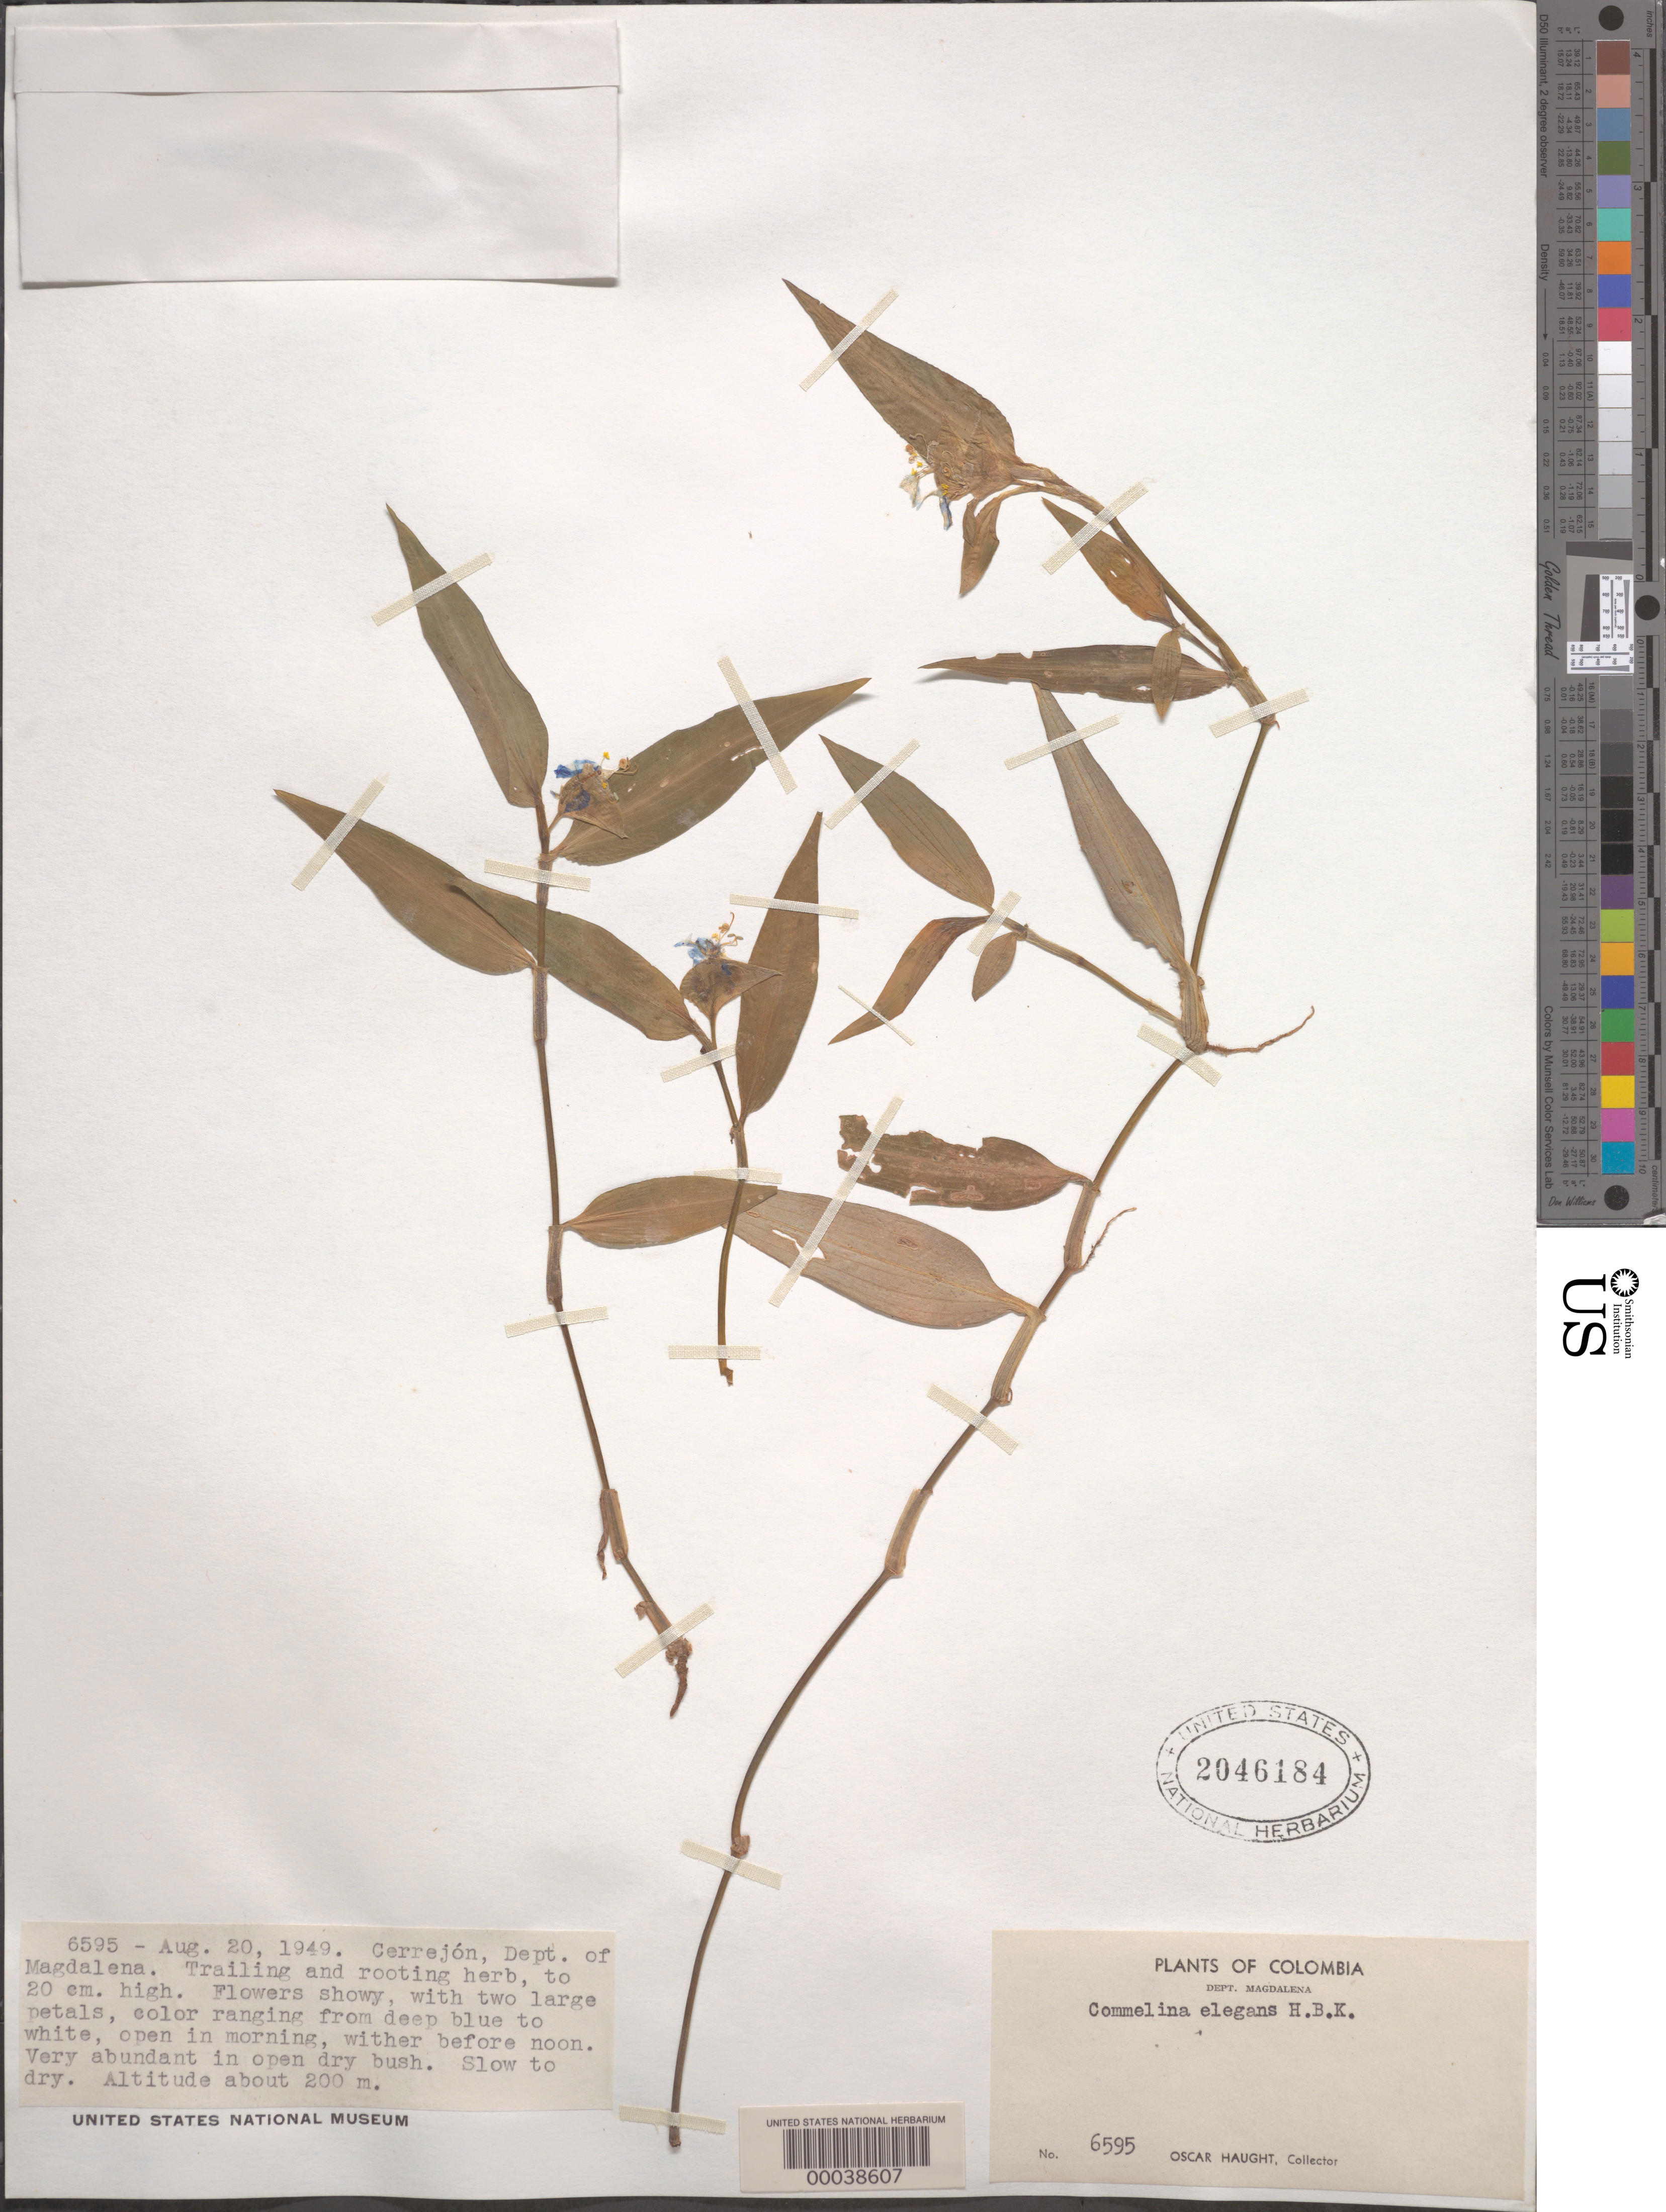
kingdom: Plantae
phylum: Tracheophyta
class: Liliopsida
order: Commelinales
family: Commelinaceae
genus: Commelina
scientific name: Commelina erecta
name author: L.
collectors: O. L. Haught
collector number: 6595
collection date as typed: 20 Aug 1949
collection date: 1949-08-20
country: Colombia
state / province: Magdalena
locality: Cerrejon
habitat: Open, dry bush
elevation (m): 200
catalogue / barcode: US 2046184